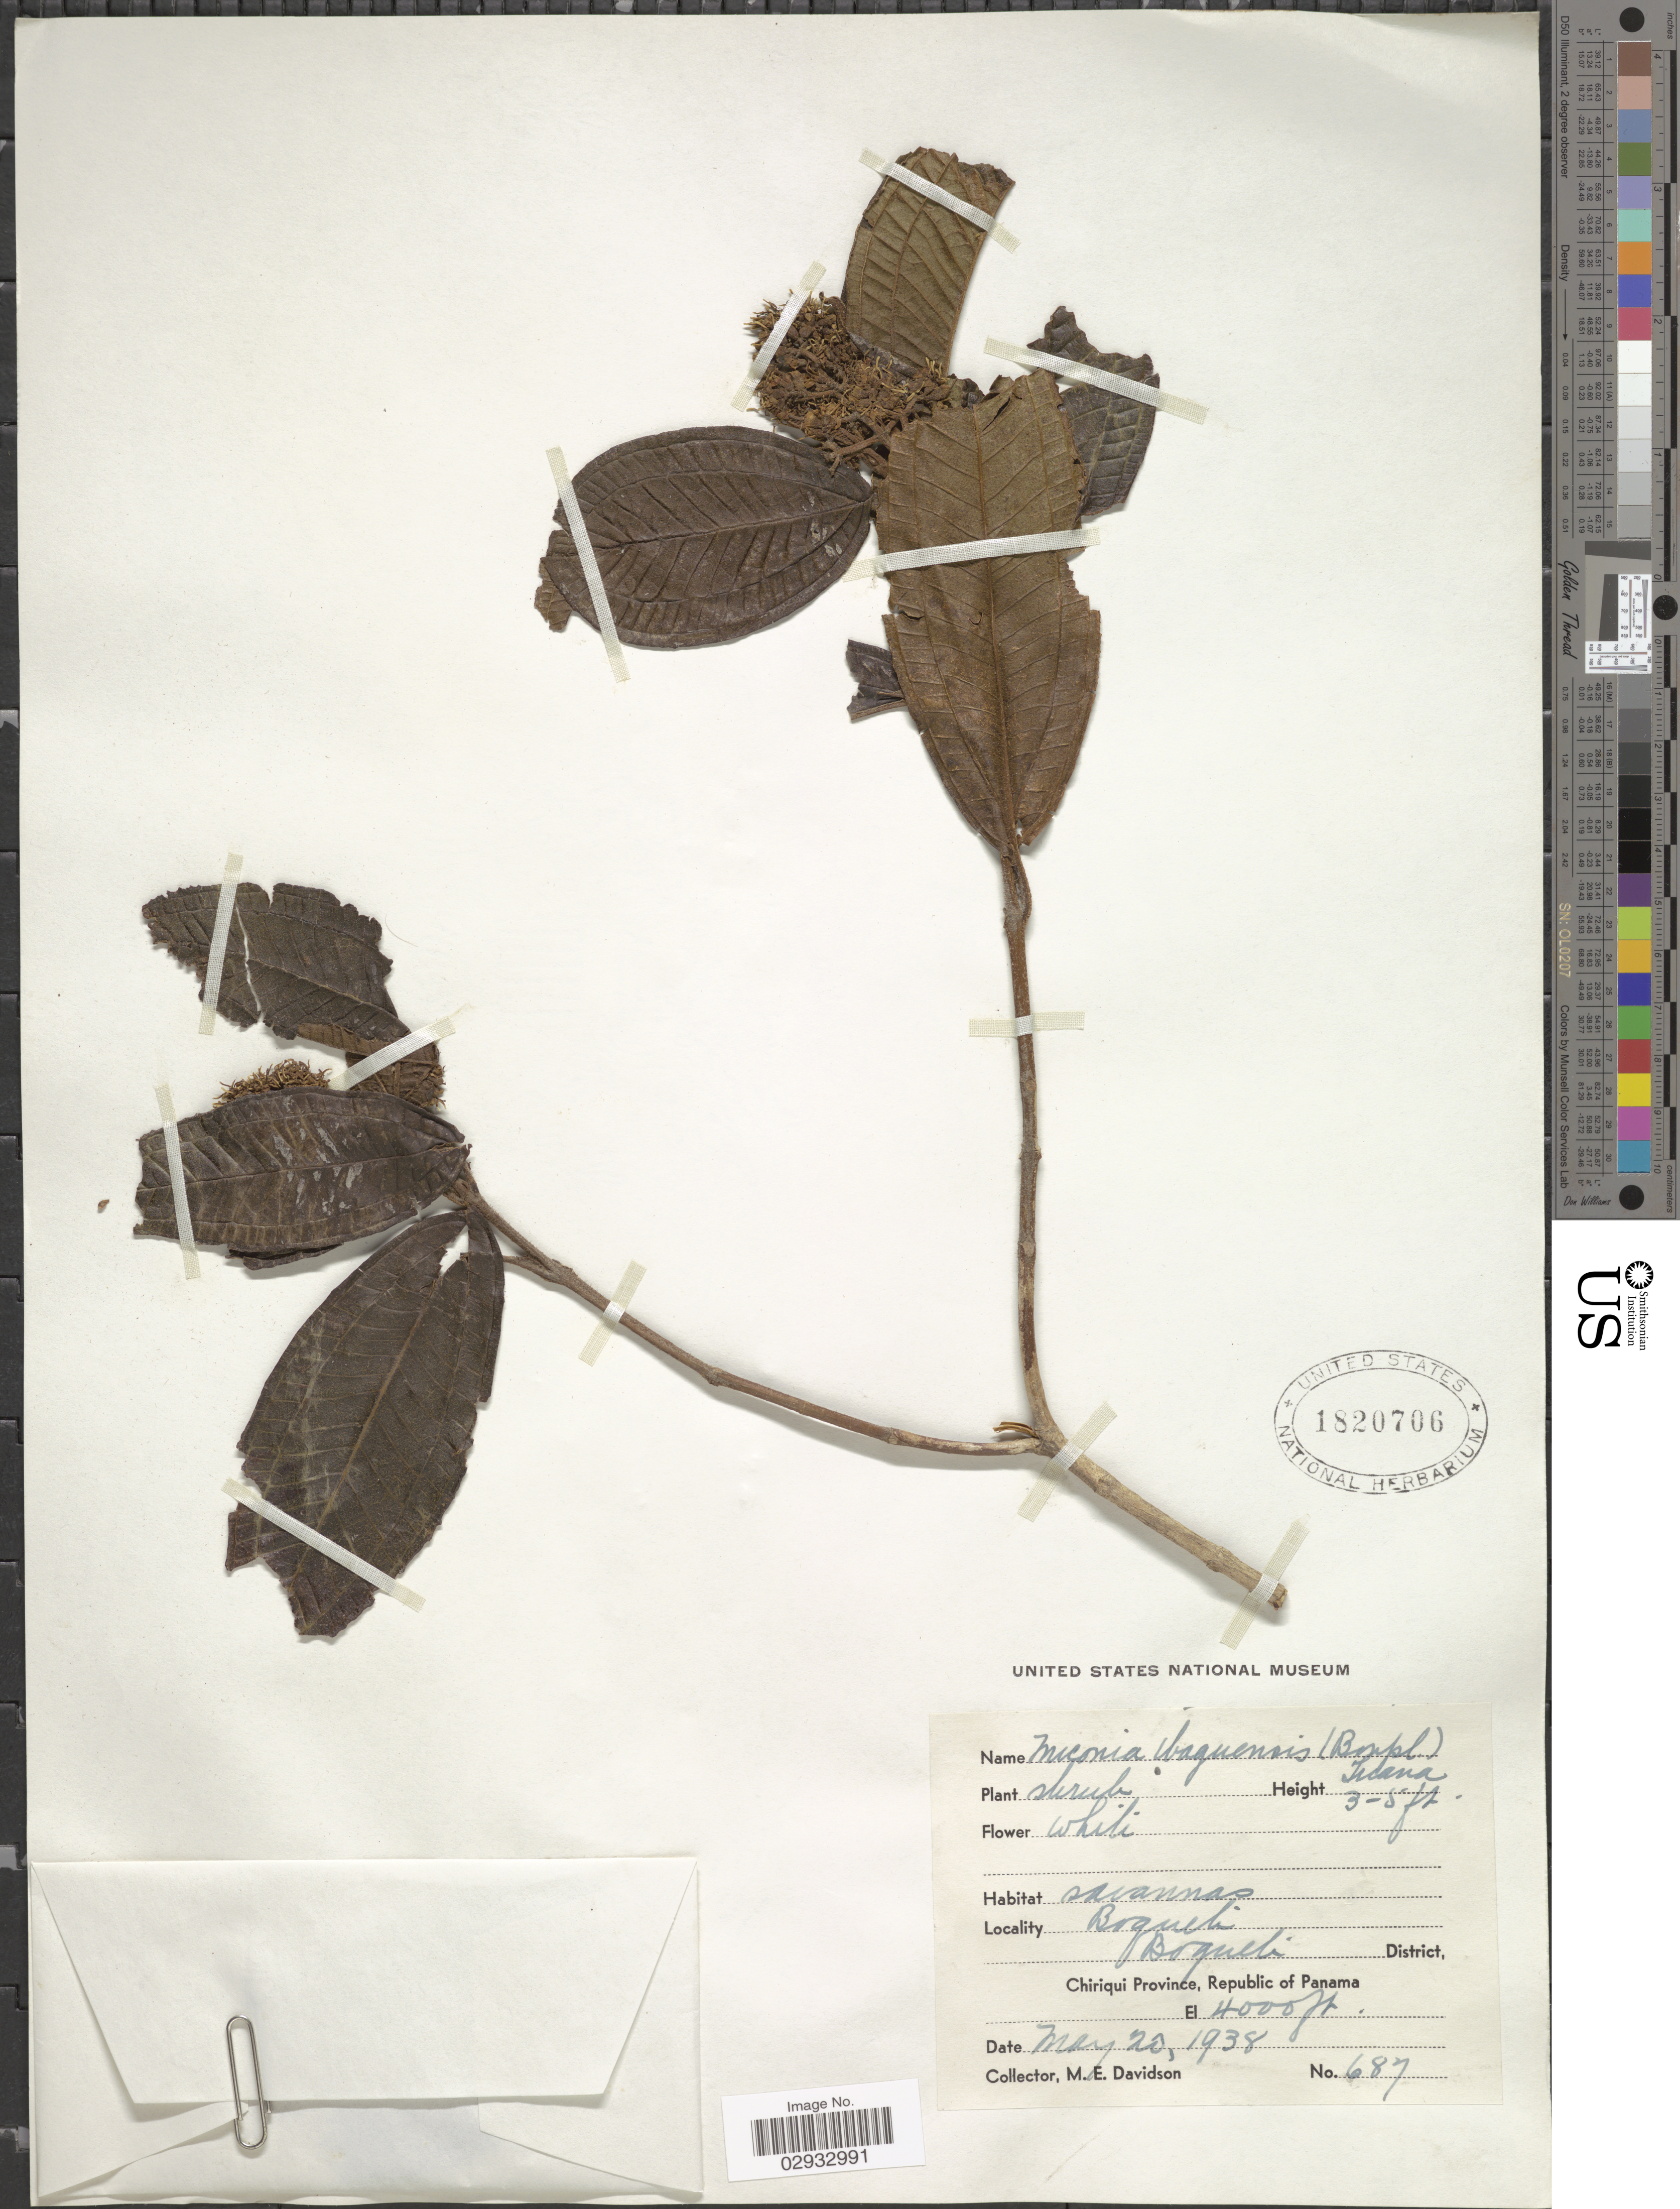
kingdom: Plantae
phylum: Tracheophyta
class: Magnoliopsida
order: Myrtales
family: Melastomataceae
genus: Miconia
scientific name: Miconia ibaguensis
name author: (Bonpl.) Triana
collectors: M. E. Davidson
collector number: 687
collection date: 1938-05-20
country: Panama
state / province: Chiriqui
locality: Boquete. Boquete District, Chiriqui Province, Republic of Panama.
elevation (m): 1219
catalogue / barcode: US 1820706